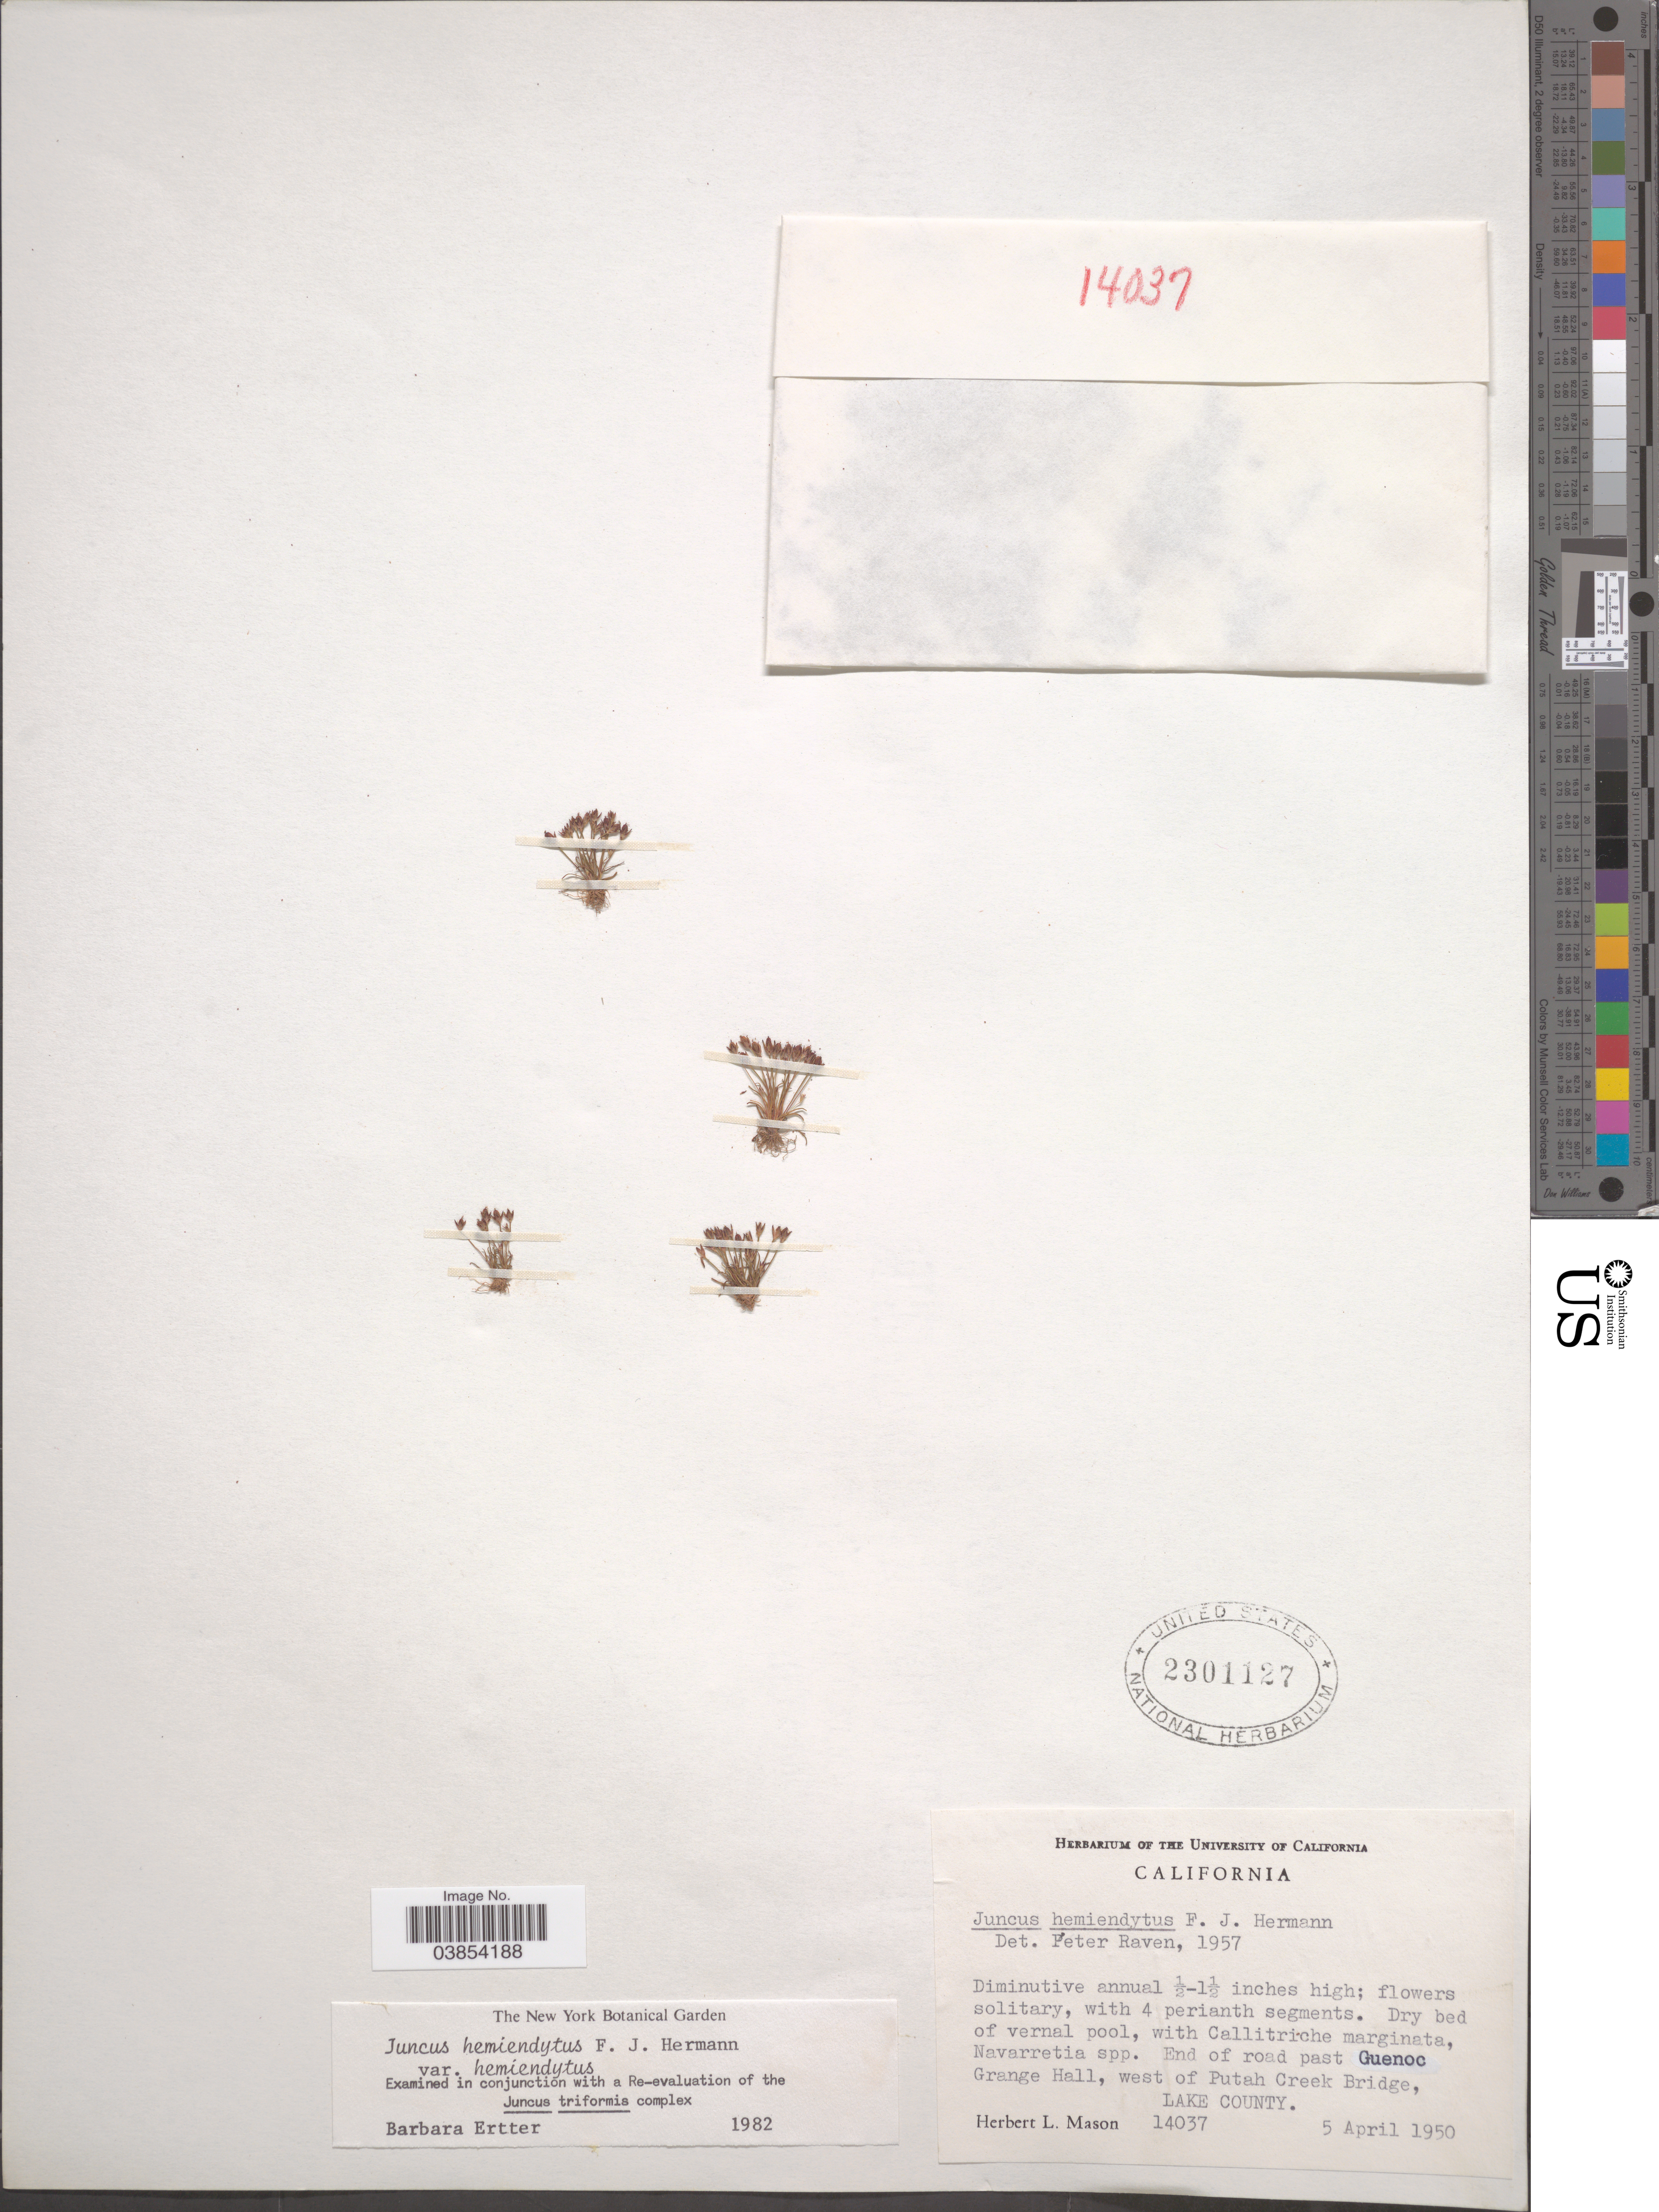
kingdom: Plantae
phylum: Tracheophyta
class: Liliopsida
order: Poales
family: Juncaceae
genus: Juncus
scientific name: Juncus hemiendytus var. hemiendytus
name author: F.J. Herm.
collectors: H. L. Mason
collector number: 14037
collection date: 1950-04-05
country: United States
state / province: California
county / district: Lake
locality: End of road past Guenoc Grange Hall, west of Putah Creek Bridge, Lake County.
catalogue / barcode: US 2301127